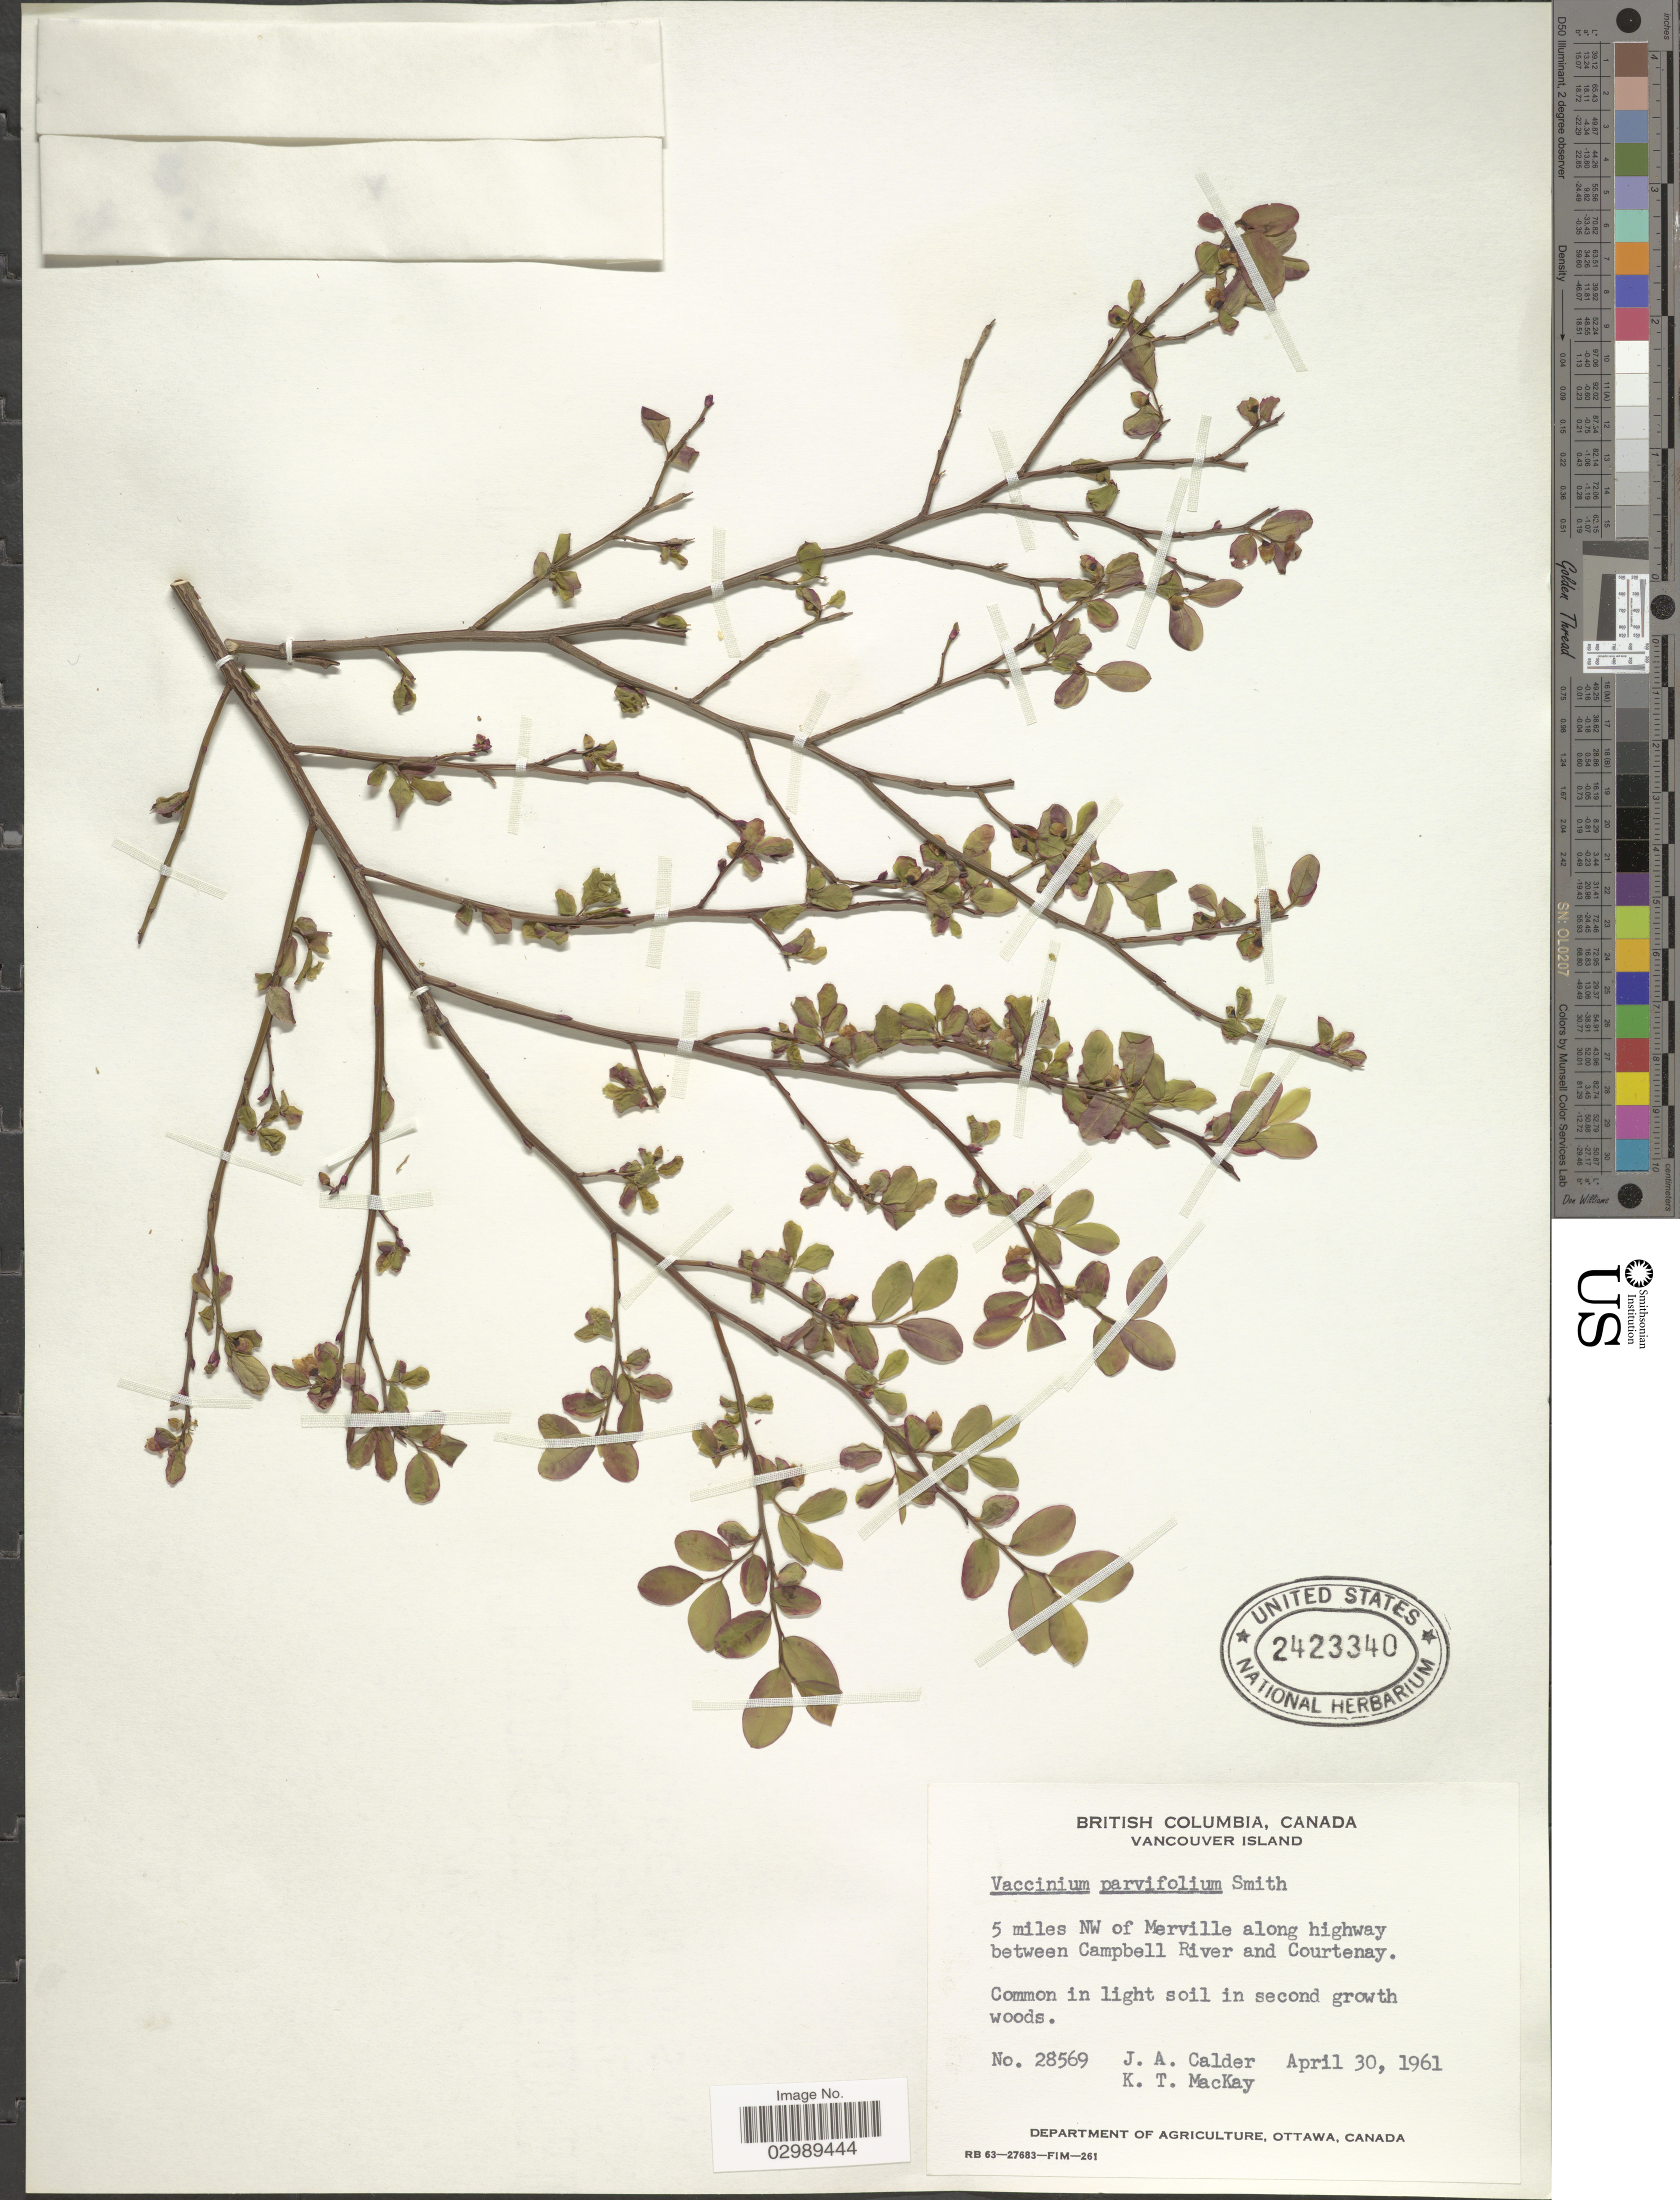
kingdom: Plantae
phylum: Tracheophyta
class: Magnoliopsida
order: Ericales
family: Ericaceae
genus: Vaccinium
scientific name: Vaccinium parvifolium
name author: Small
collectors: J. A. Calder & K. T. Mackay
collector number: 28569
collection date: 1961-04-30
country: Canada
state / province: British Columbia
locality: Vancouver Island, 5 miles NW of Merville along highway between Campbell River and Courtenay.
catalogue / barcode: US 2423340